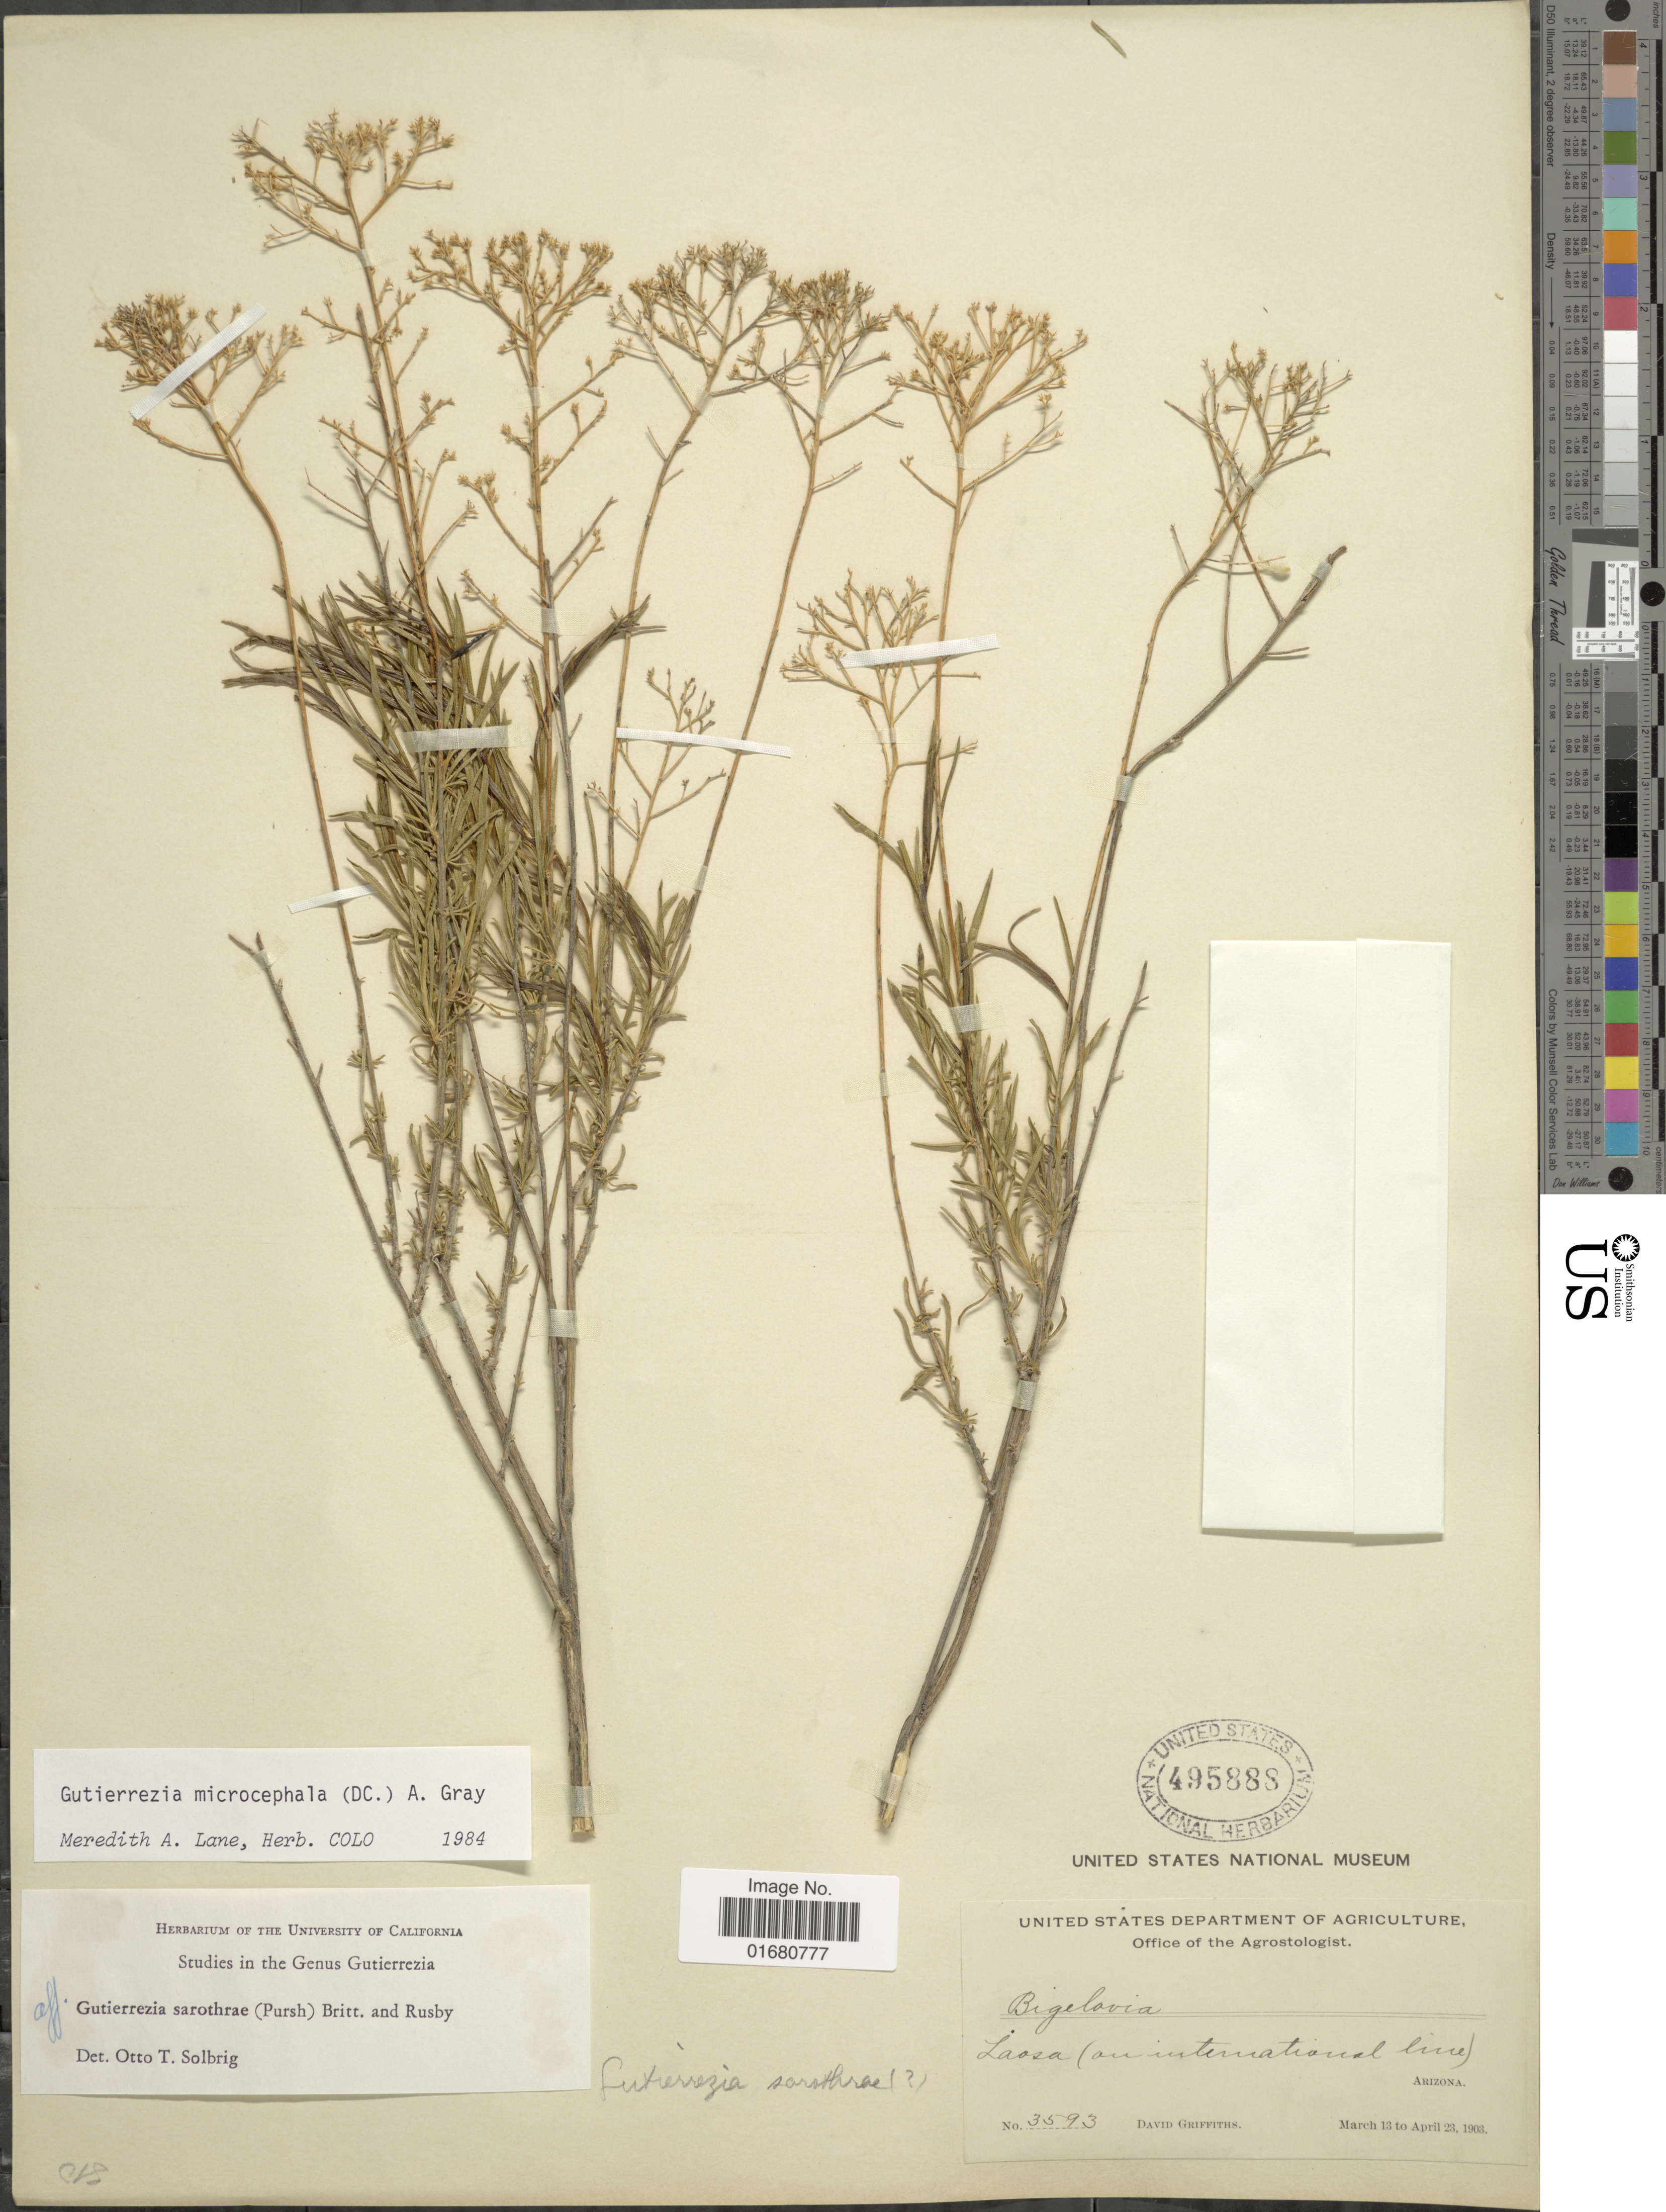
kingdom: Plantae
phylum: Tracheophyta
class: Magnoliopsida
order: Asterales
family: Asteraceae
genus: Gutierrezia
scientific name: Gutierrezia microcephala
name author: (DC.) A. Gray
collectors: D. Griffiths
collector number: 3593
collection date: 1903-03-13/1903-04-23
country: United States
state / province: Arizona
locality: Laosa (on international line)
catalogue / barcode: US 495888